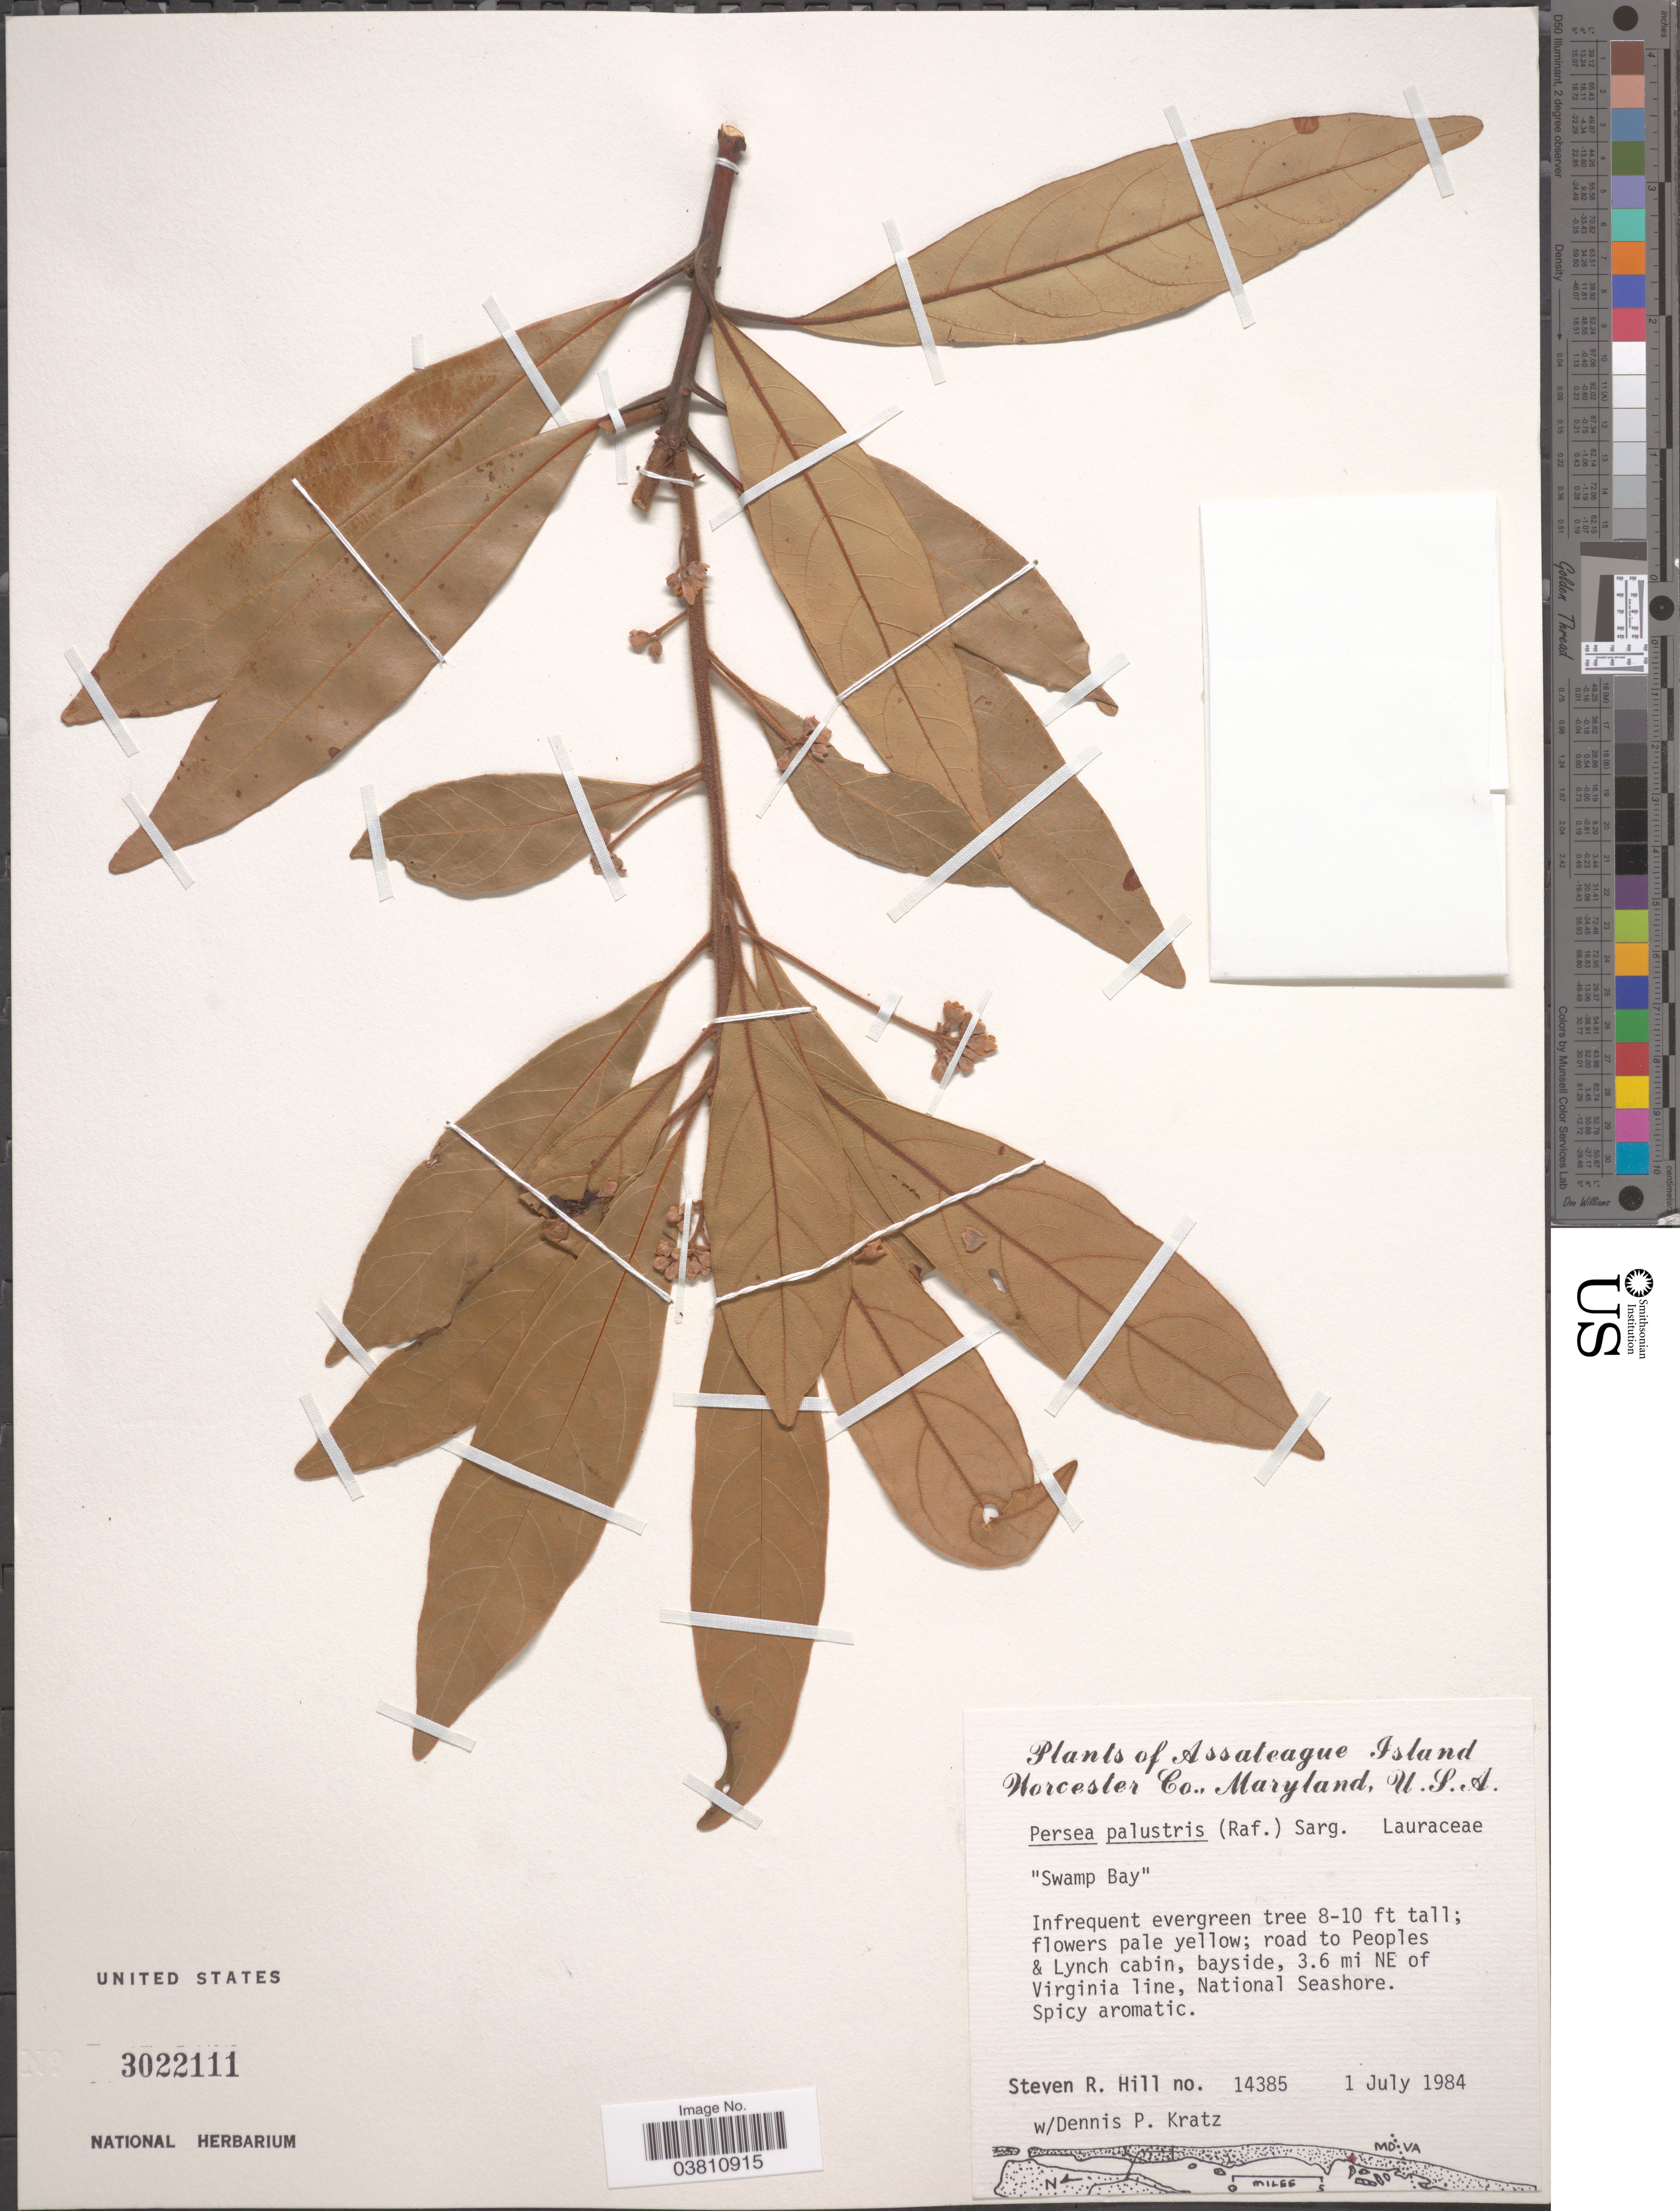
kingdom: Plantae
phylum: Tracheophyta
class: Magnoliopsida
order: Laurales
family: Lauraceae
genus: Persea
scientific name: Persea palustris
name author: (Raf.) Sarg.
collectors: S. Hill & D. Kratz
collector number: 14385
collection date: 1984-07-01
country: United States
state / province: Maryland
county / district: Worcester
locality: Assateague Island. Worcester Co. Road to Peoples & lynch cabin, bayside, 3.6 mi. NE of Virginia line, National Seashore.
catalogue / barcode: US 3022111